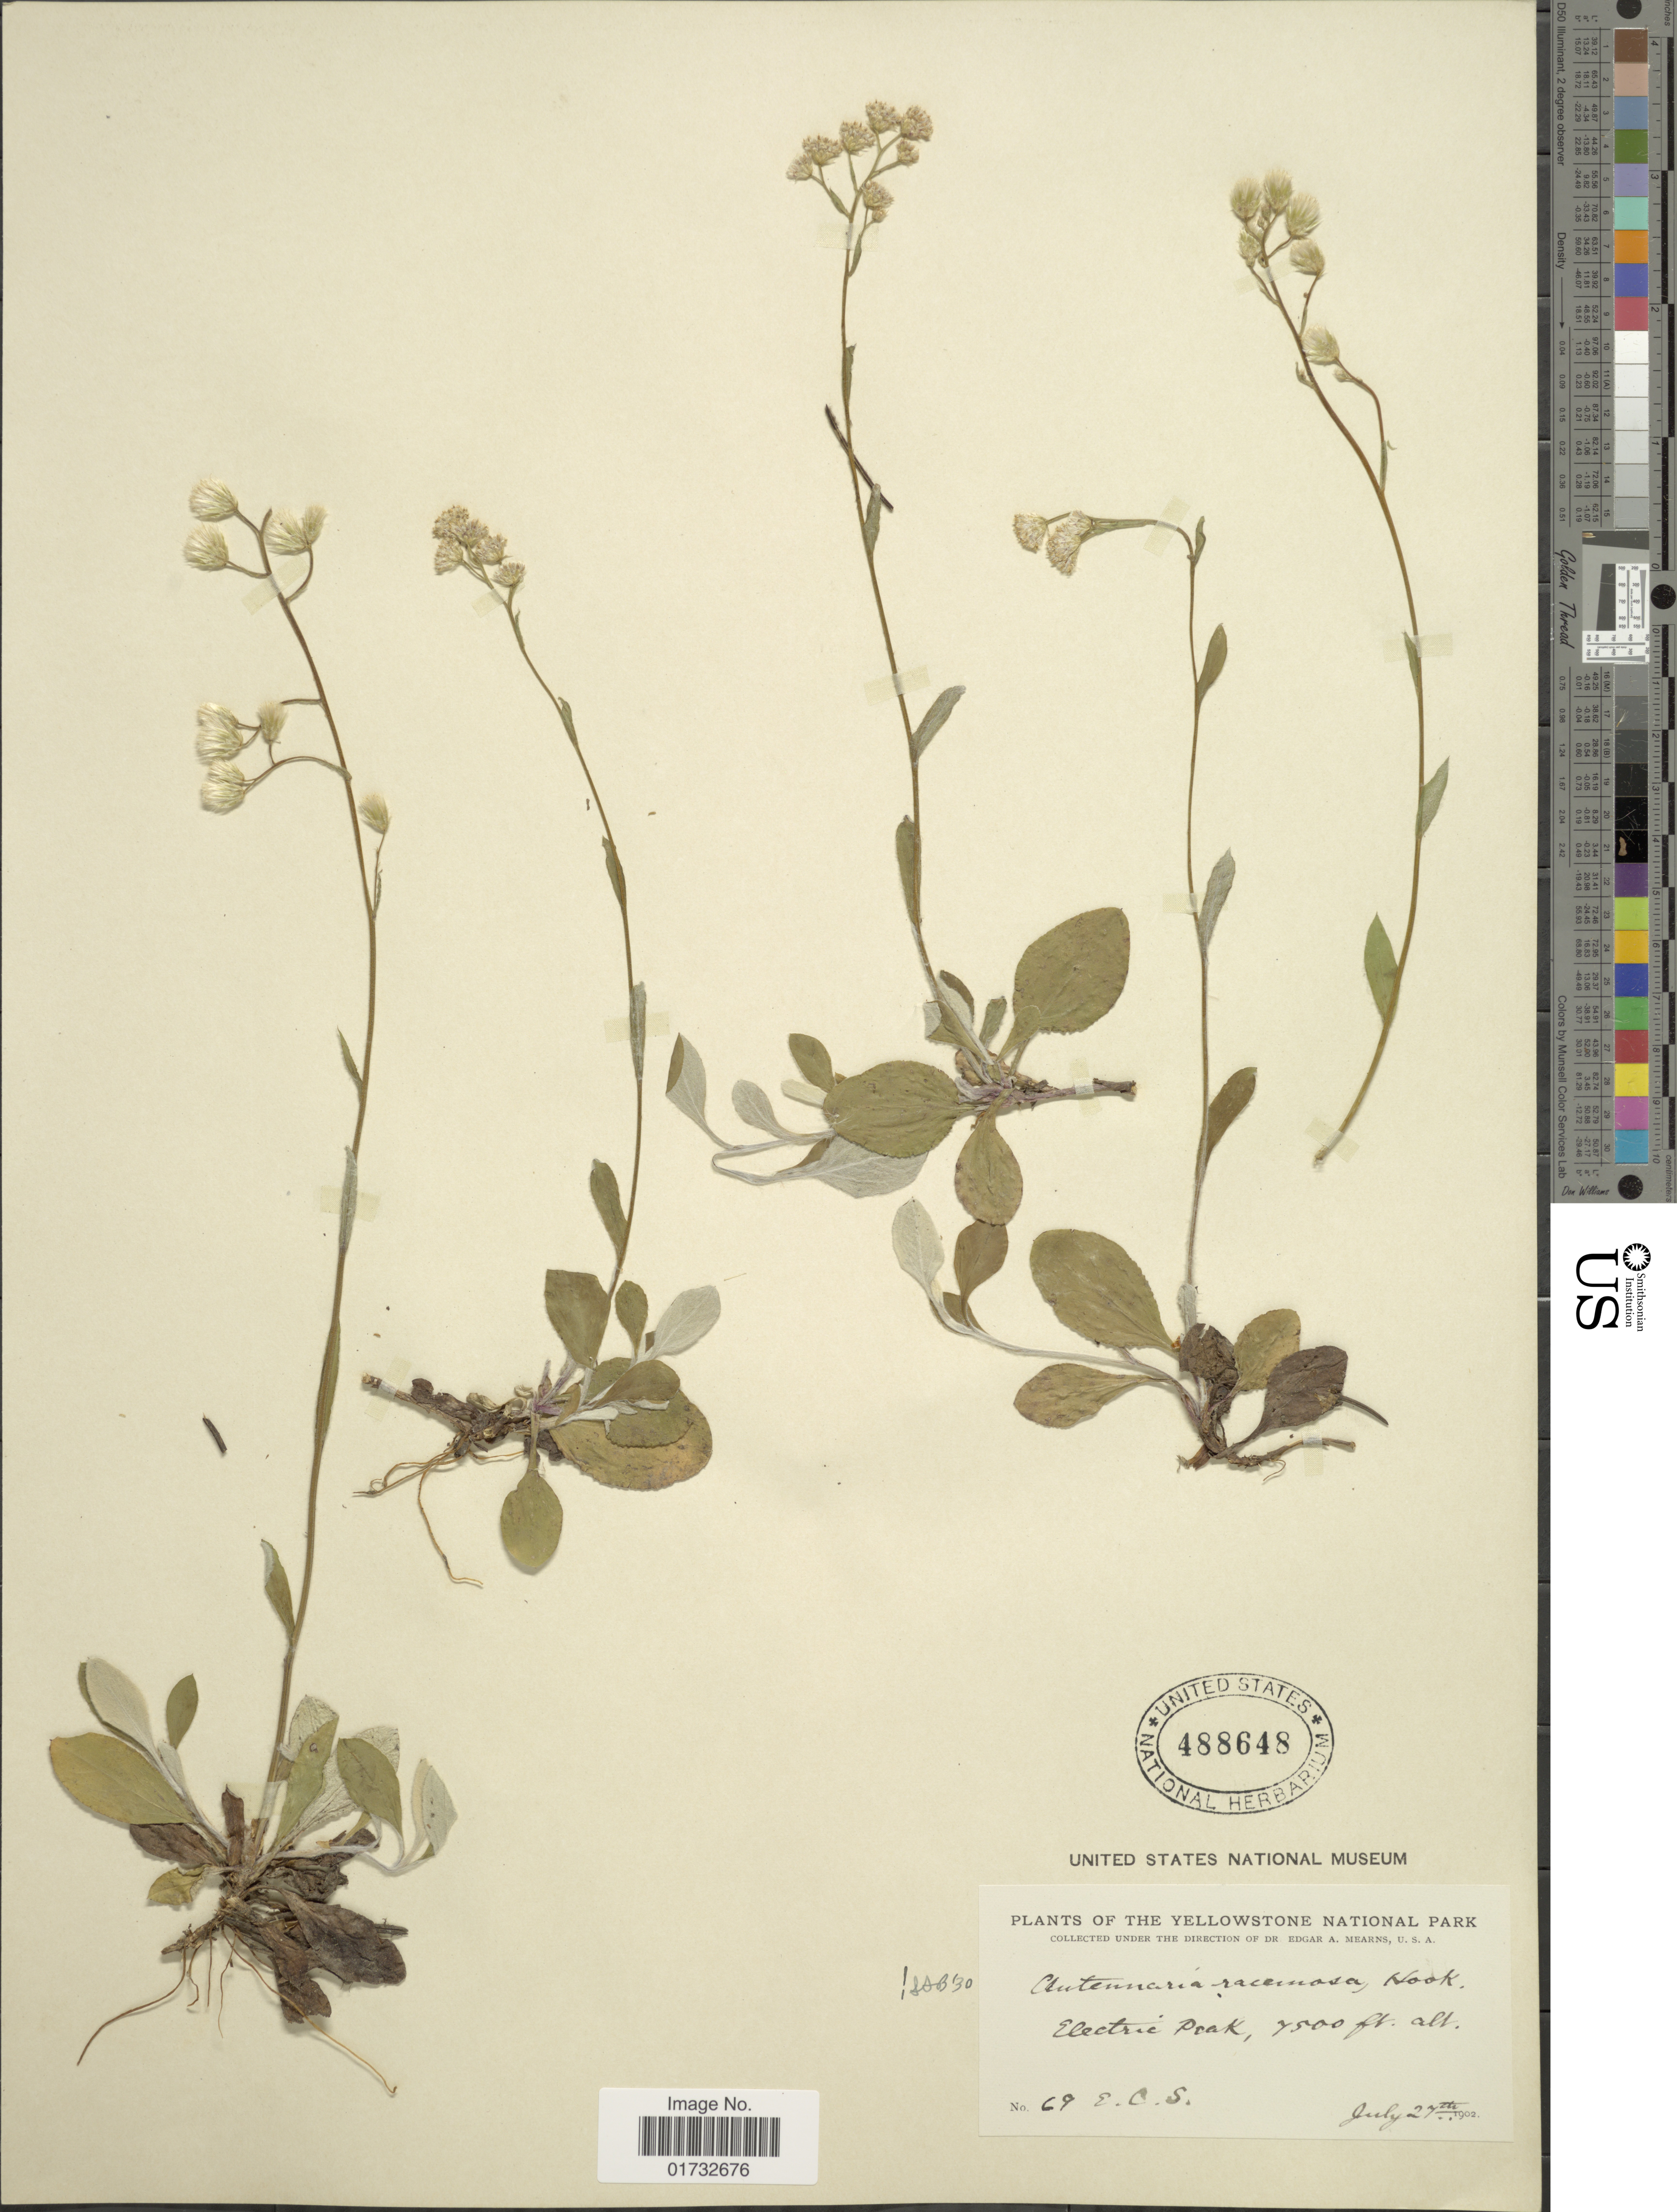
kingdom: Plantae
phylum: Tracheophyta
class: Magnoliopsida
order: Asterales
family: Asteraceae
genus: Antennaria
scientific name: Antennaria racemosa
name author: Hook.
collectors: E. C. Smith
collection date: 1902-06-27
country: United States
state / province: Montana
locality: Yellowstone National Park. Electric Peak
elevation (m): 2286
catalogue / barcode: US 488648